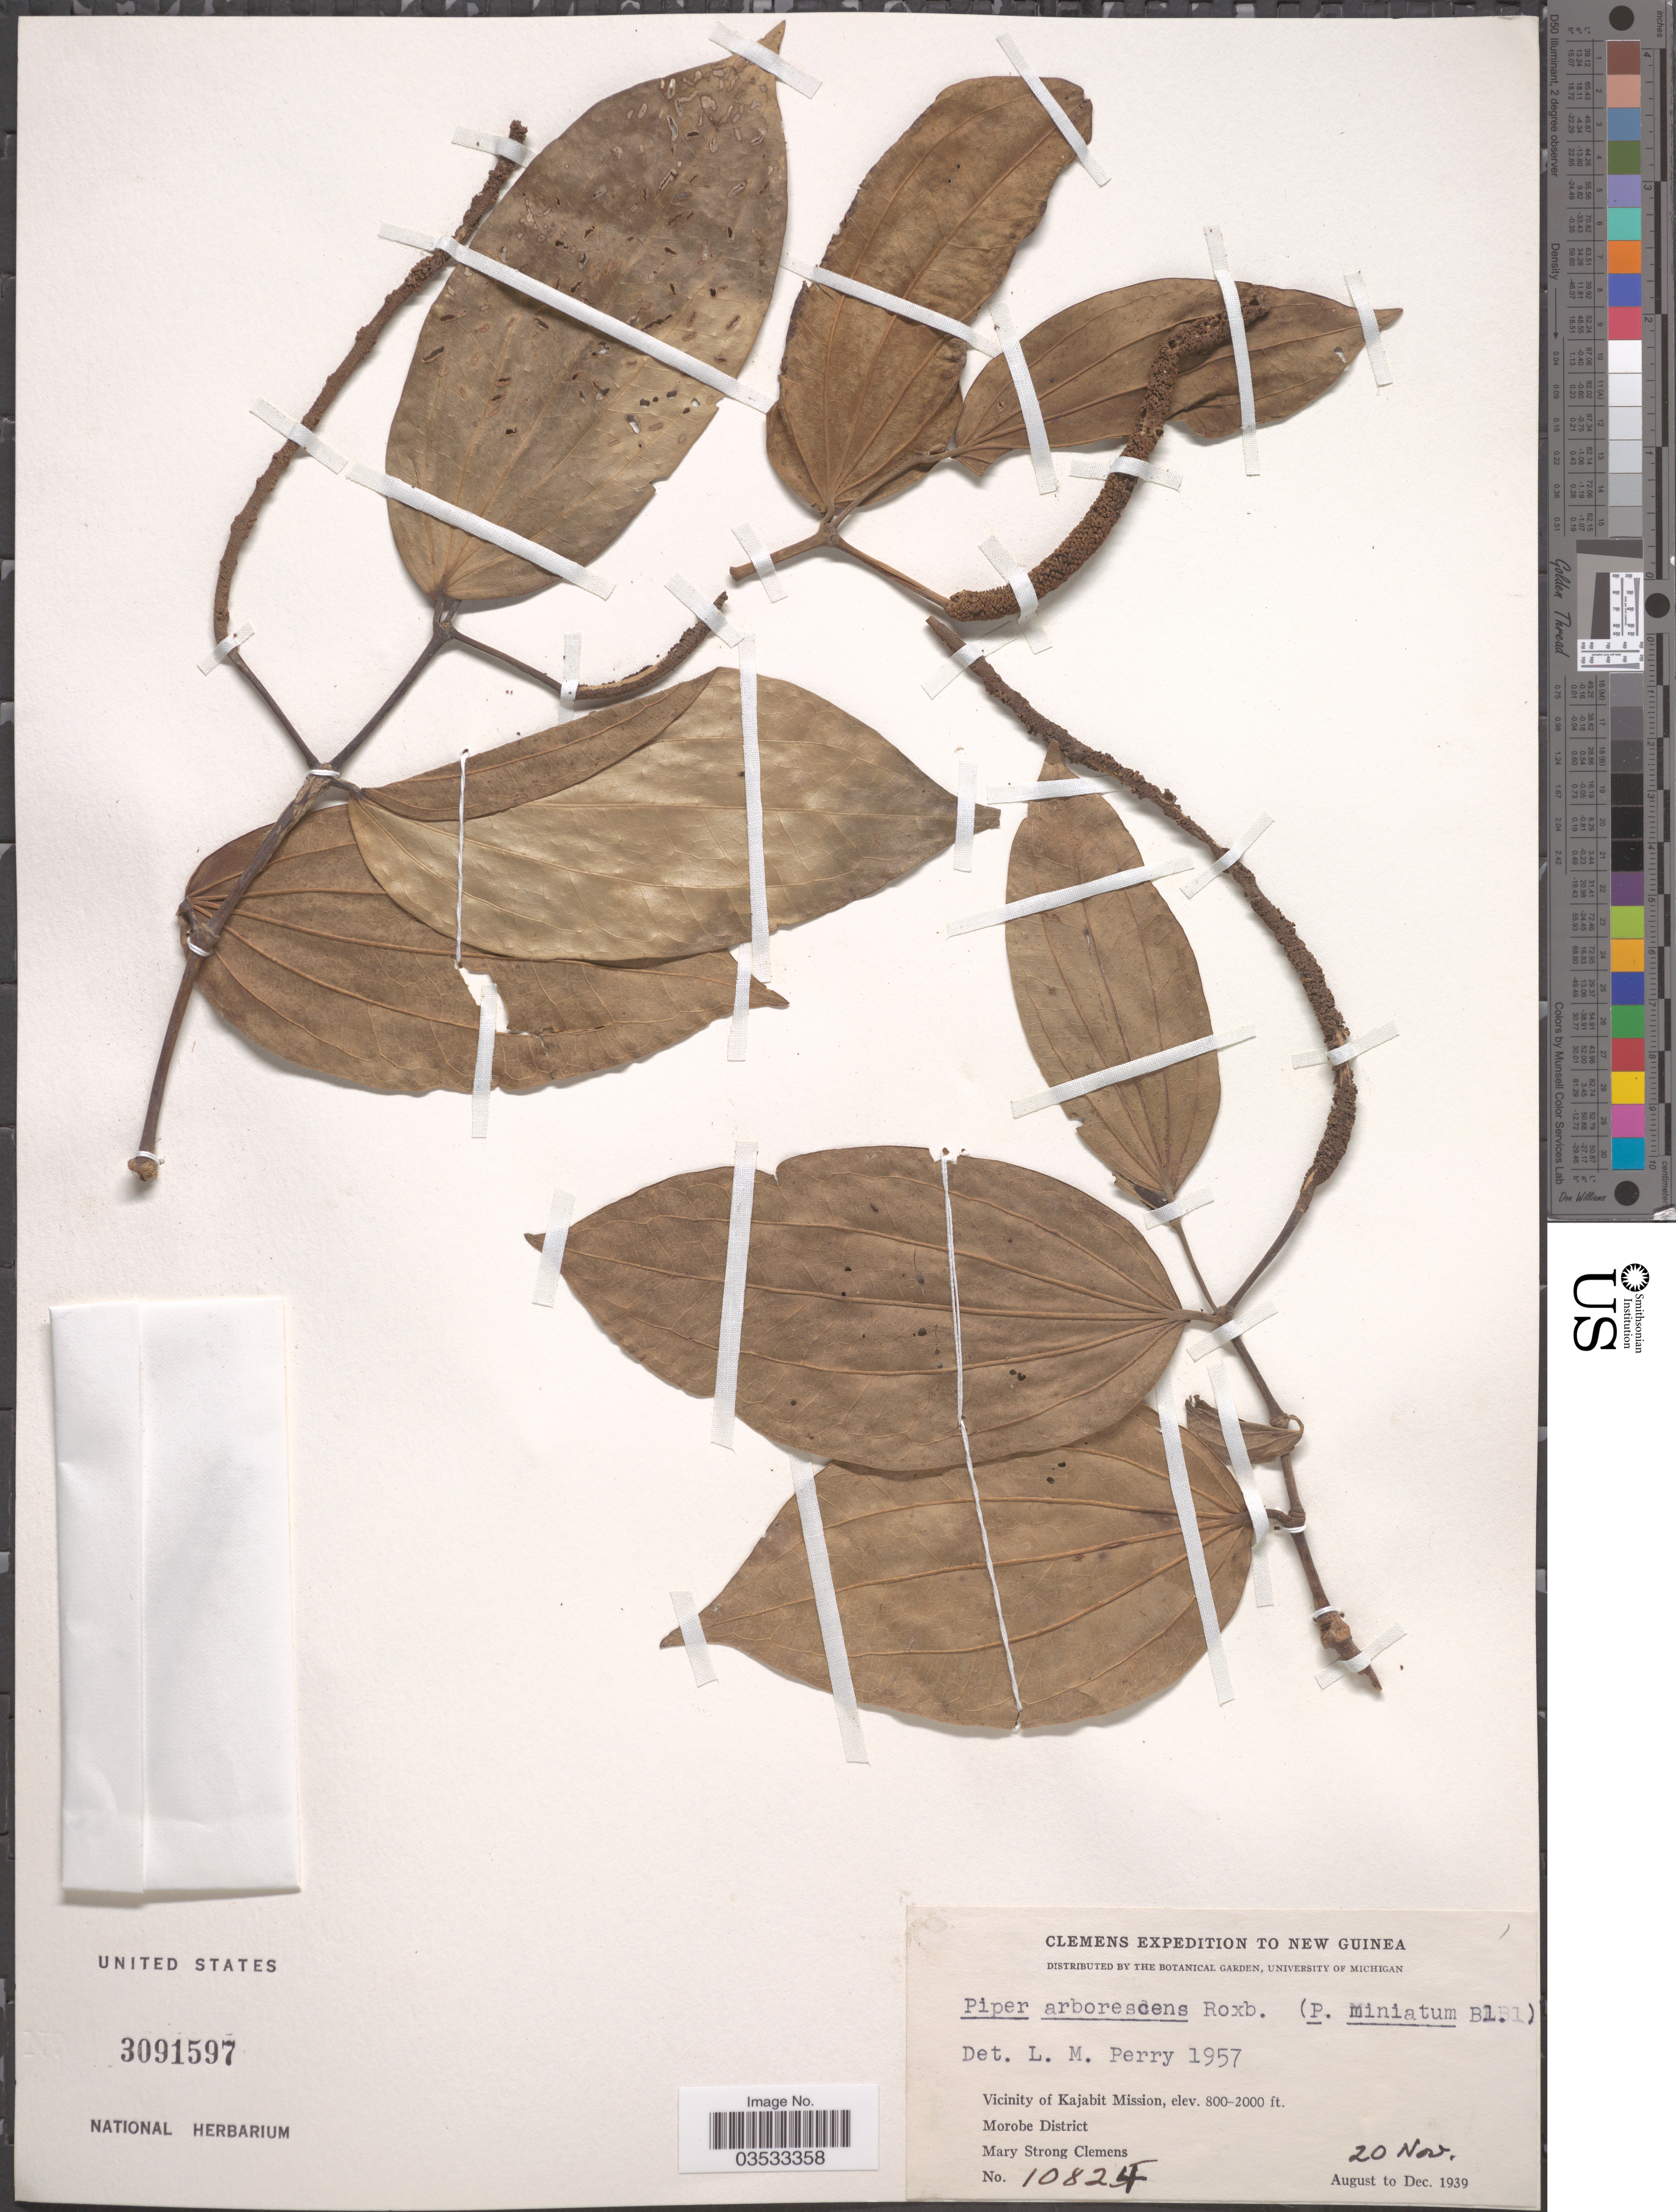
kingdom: Plantae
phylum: Tracheophyta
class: Magnoliopsida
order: Piperales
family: Piperaceae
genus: Piper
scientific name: Piper arborescens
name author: Roxb.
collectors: M. S. Clemens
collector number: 10824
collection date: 1939-11-20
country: Papua New Guinea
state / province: Morobe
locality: New Guinea. Vicinity of Kajabit Mission. Morobe District.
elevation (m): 244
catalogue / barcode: US 3091597